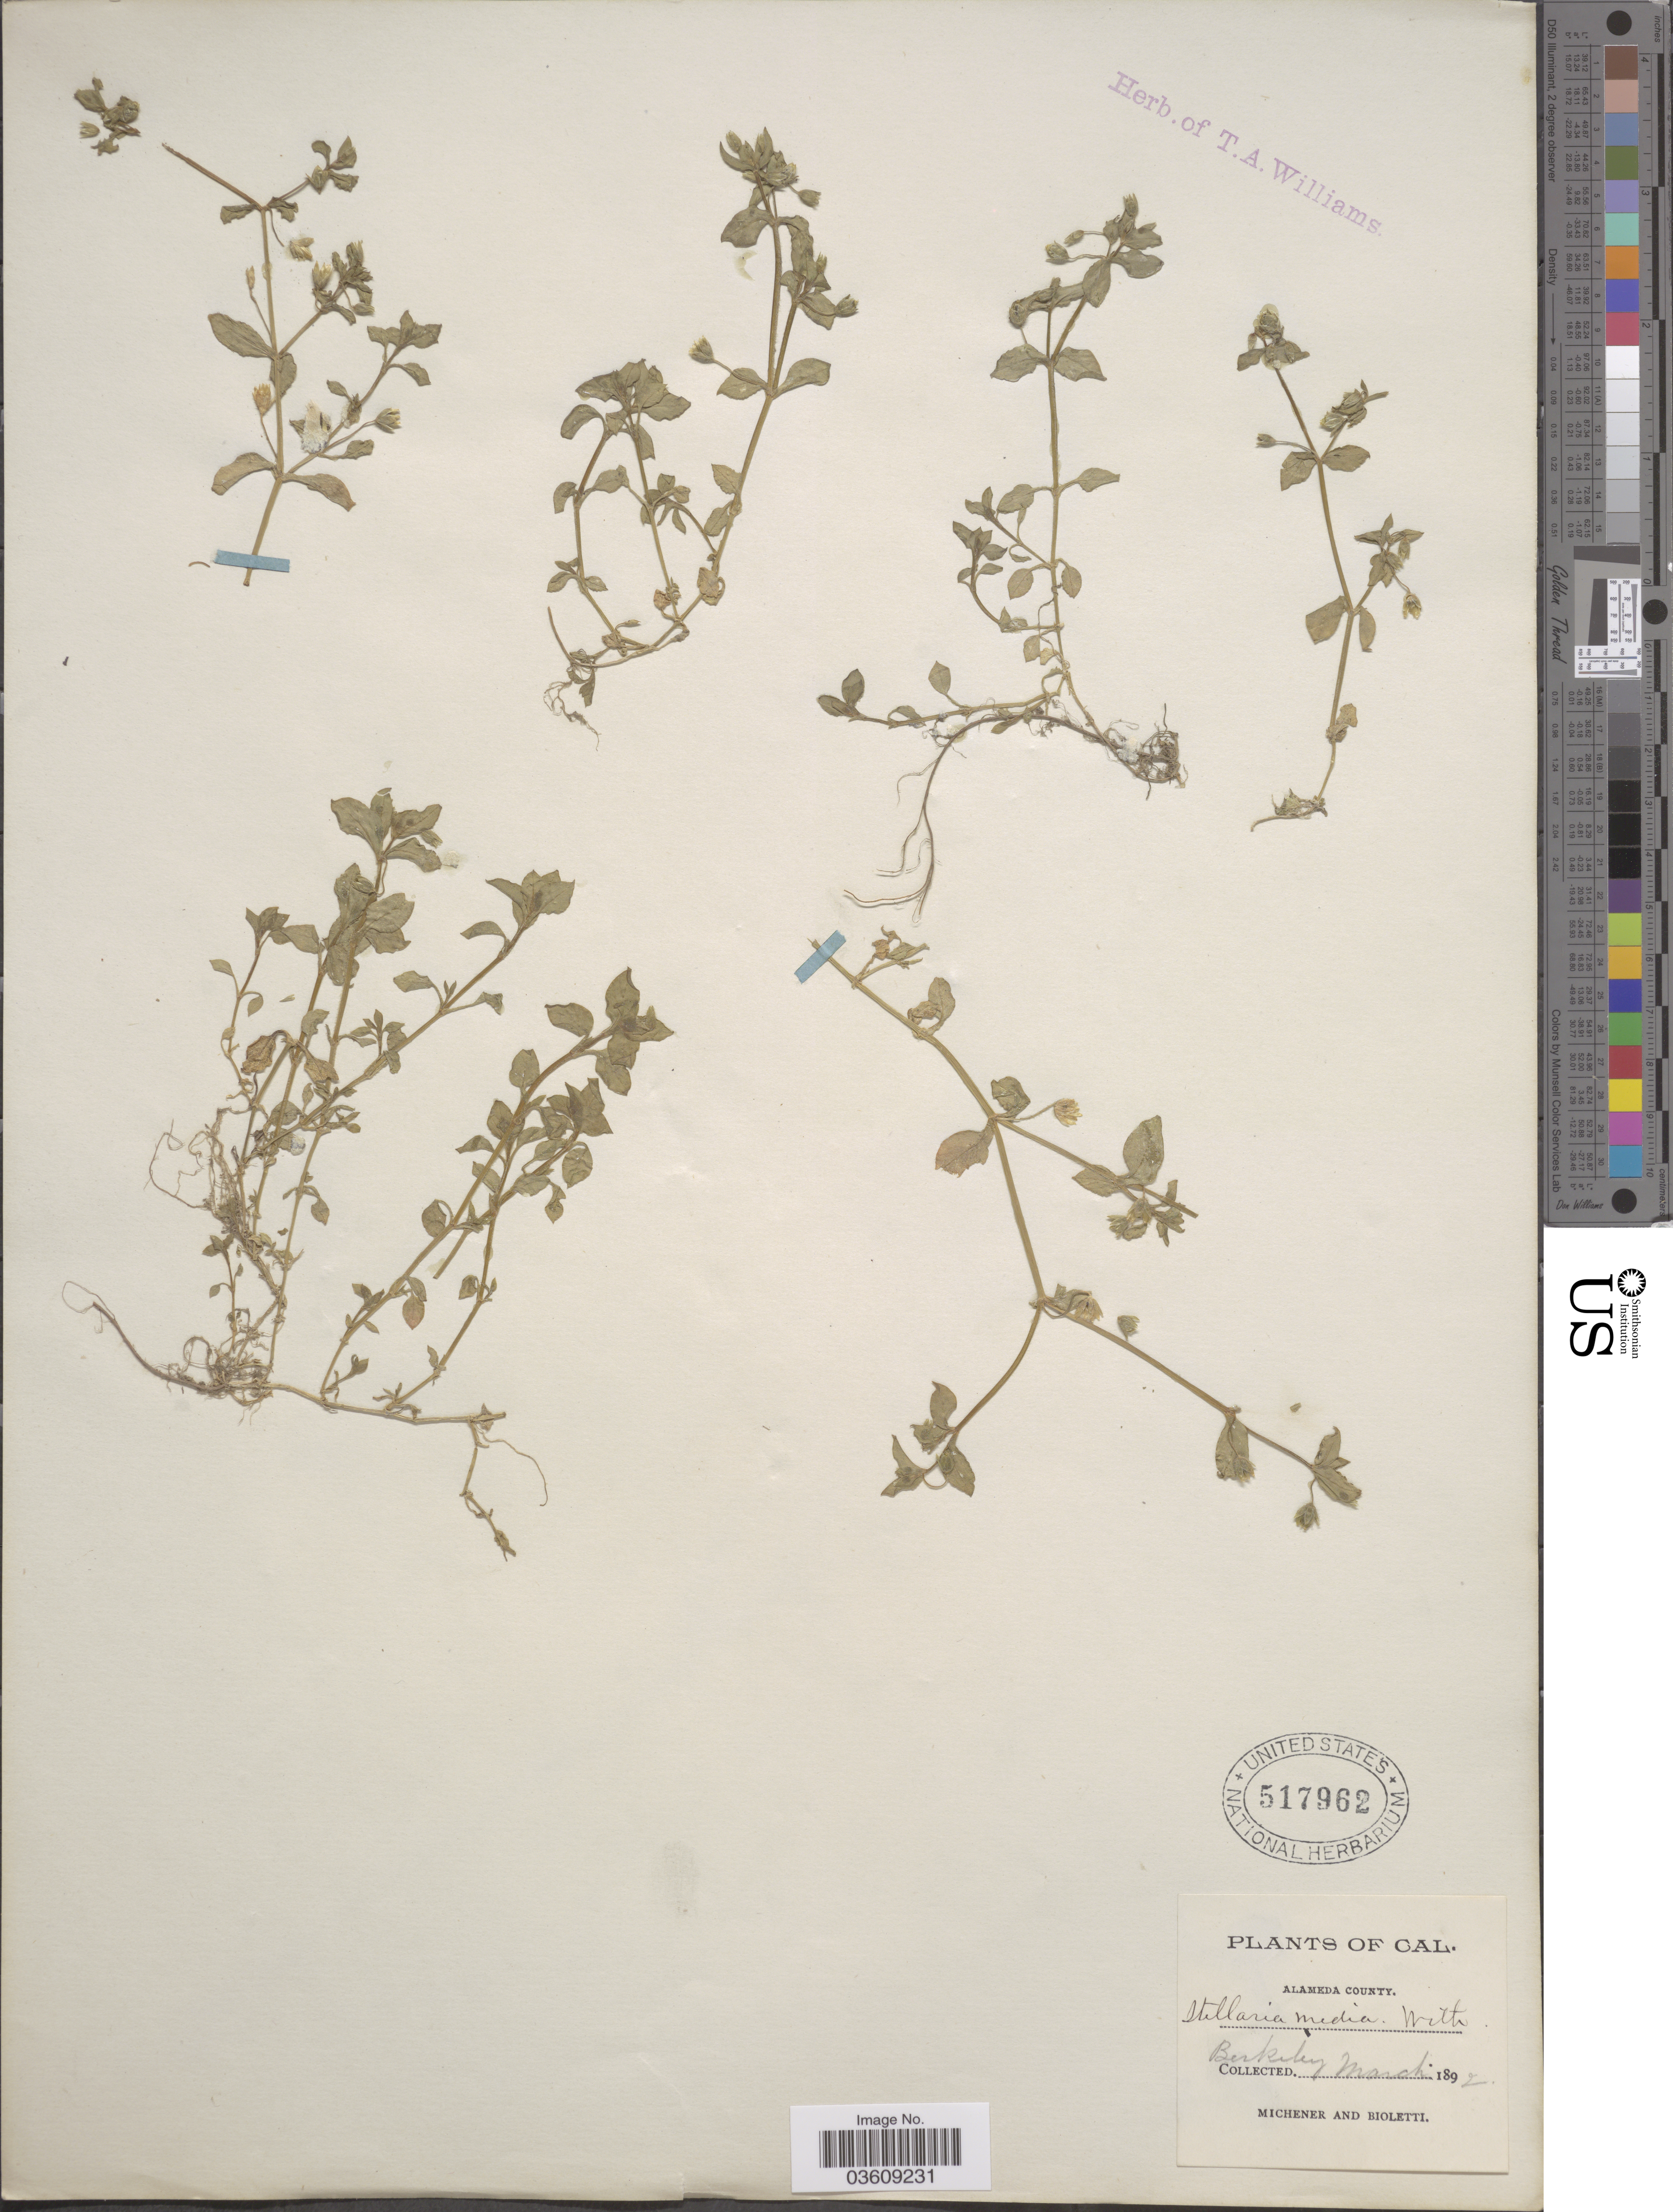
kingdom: Plantae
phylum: Tracheophyta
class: Magnoliopsida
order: Caryophyllales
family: Caryophyllaceae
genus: Stellaria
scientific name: Stellaria media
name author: (L.) Vill.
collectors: -. Michener & -- Bioletti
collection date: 1892-03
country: United States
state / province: California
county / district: Alameda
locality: Alameda County. Berkeley.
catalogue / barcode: US 517962